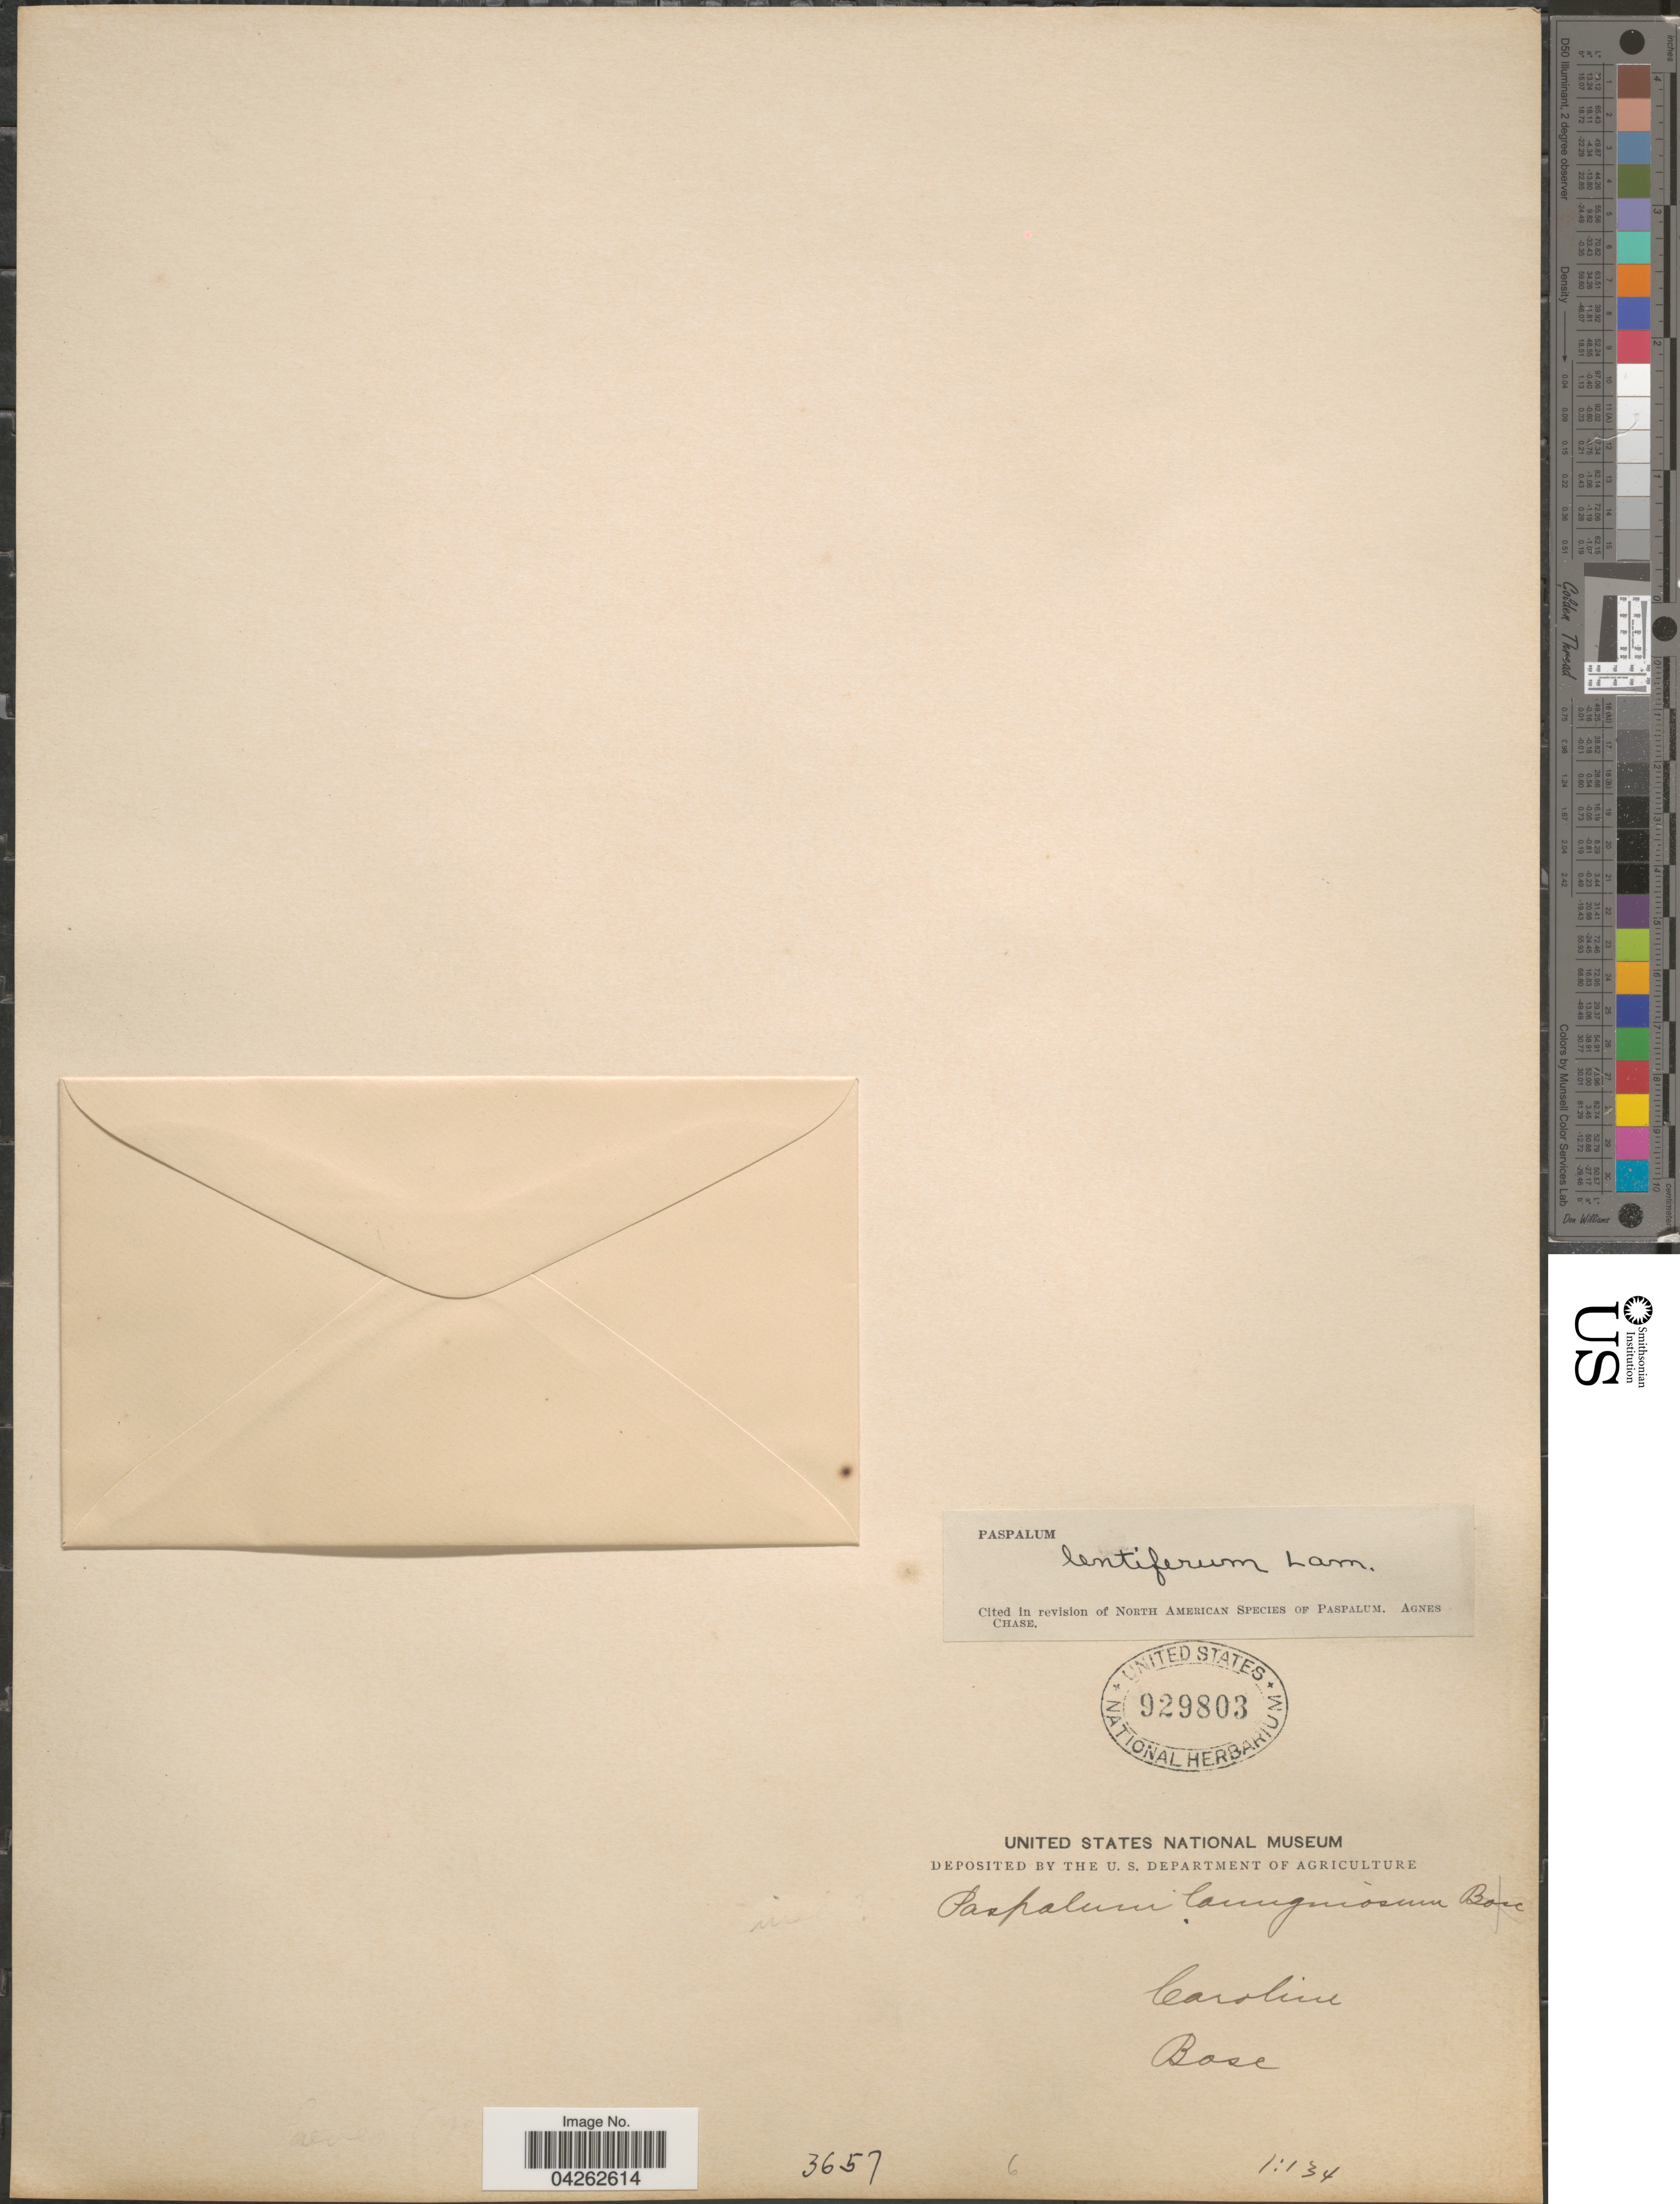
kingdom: Plantae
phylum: Tracheophyta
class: Liliopsida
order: Poales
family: Poaceae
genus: Paspalum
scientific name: Paspalum lentiferum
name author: Lam.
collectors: Bosc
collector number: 3657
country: United States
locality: Caroline.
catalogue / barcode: US 929803